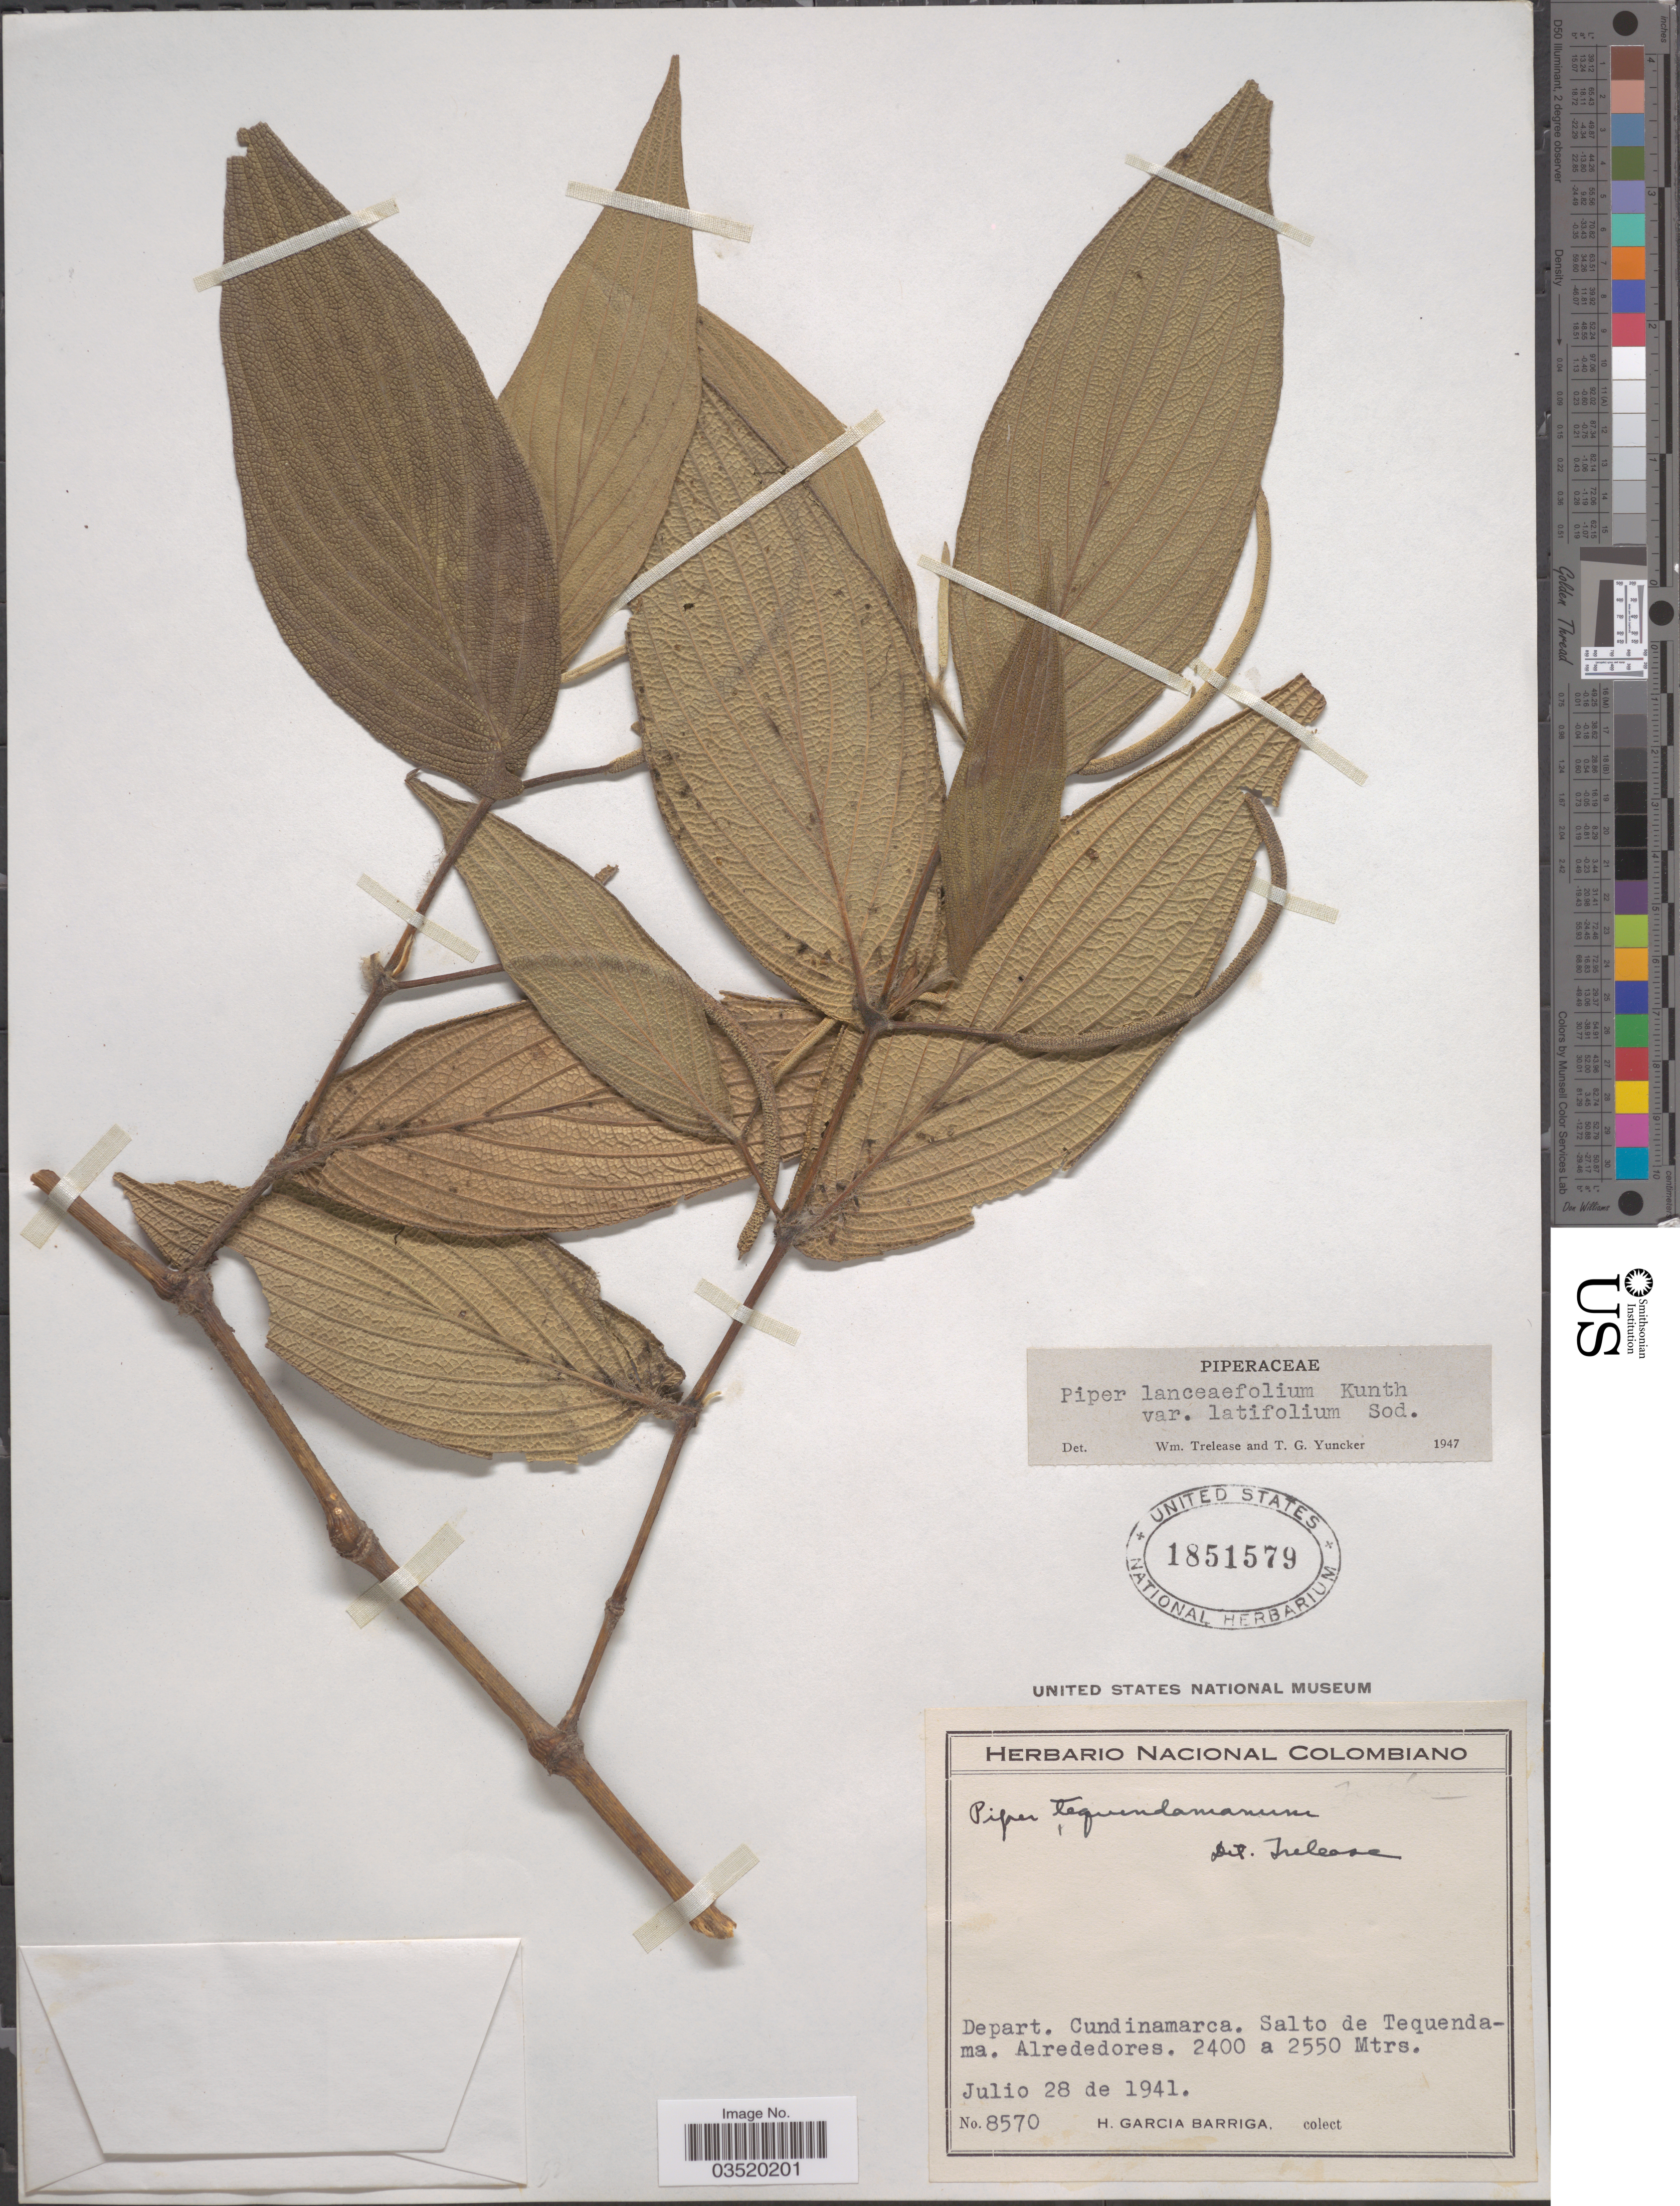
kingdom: Plantae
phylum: Tracheophyta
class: Magnoliopsida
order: Piperales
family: Piperaceae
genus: Piper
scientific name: Piper lanceifolium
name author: Kunth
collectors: H. García Barriga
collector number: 8570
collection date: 1941-07-28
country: Colombia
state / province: Cundinamarca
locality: Depart. Cundinamarca. Salto de Tequendama. Alrededores.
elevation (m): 2400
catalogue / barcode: US 1851579